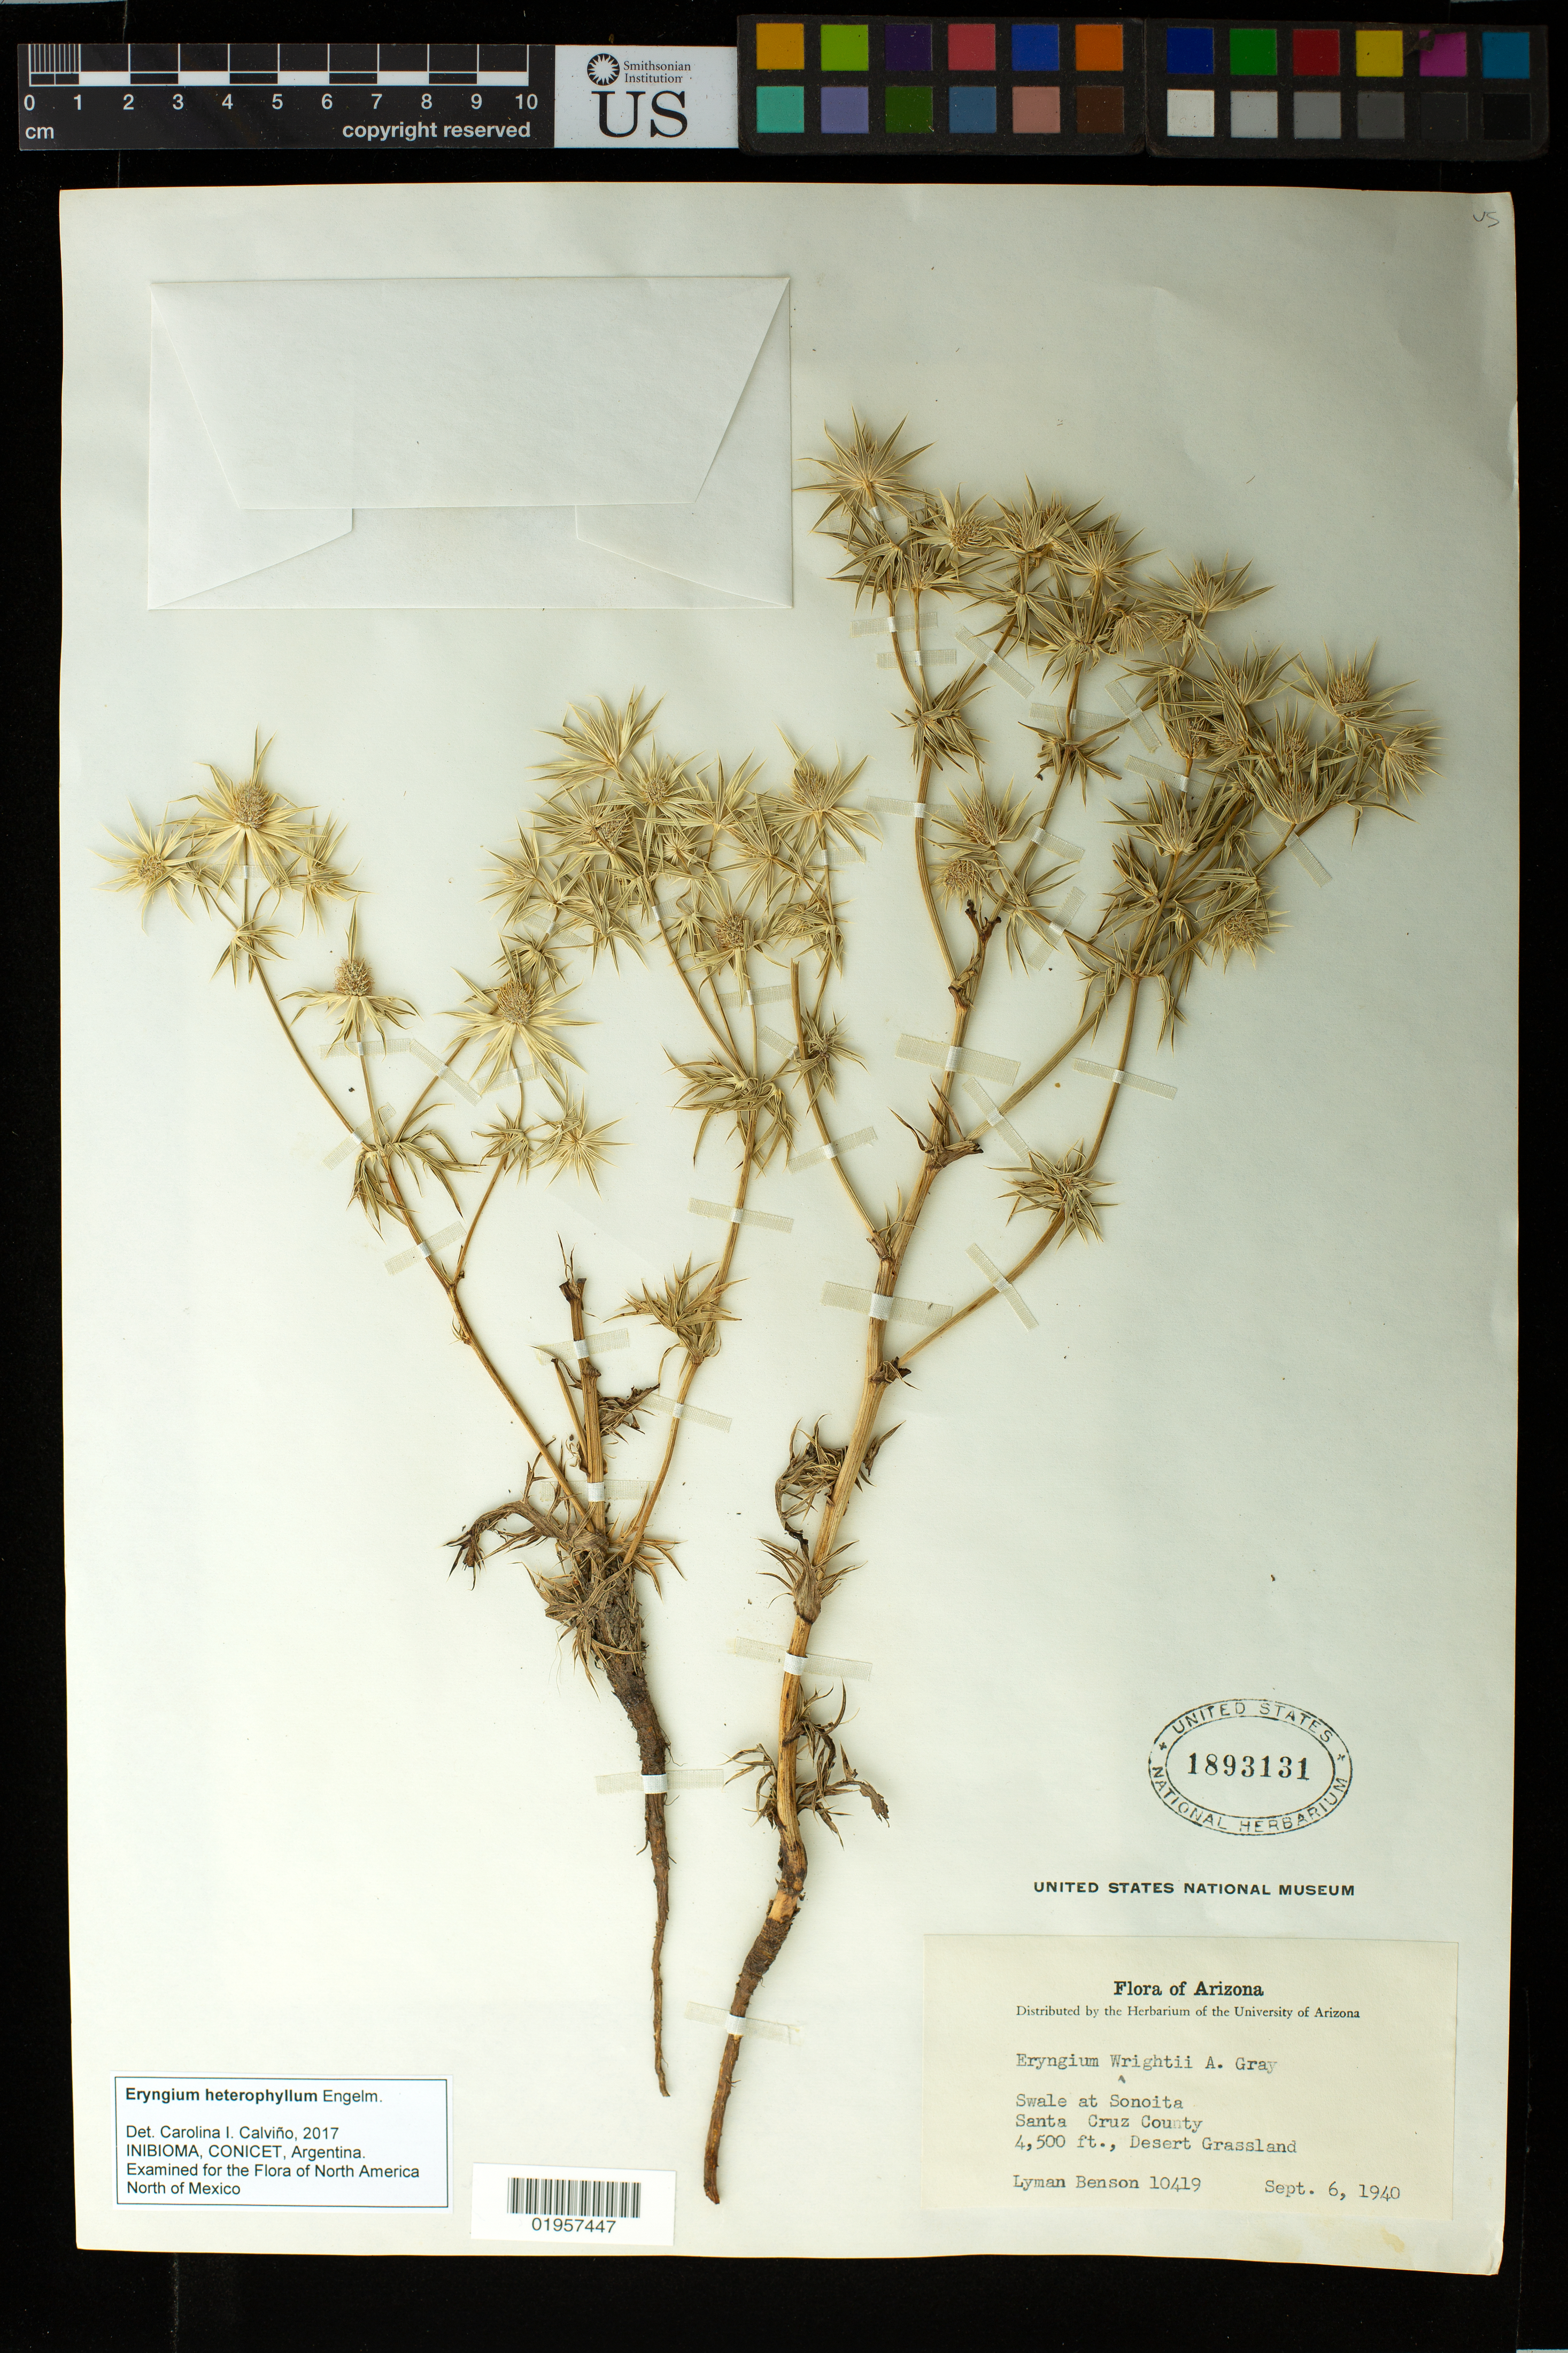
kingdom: Plantae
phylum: Tracheophyta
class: Magnoliopsida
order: Apiales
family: Apiaceae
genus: Eryngium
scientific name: Eryngium heterophyllum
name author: Engelm.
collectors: L. Benson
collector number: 10419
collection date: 1940-09-06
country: United States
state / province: Arizona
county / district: Santa Cruz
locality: Swale at Sonoita, Desert Grassland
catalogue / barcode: US 1893131